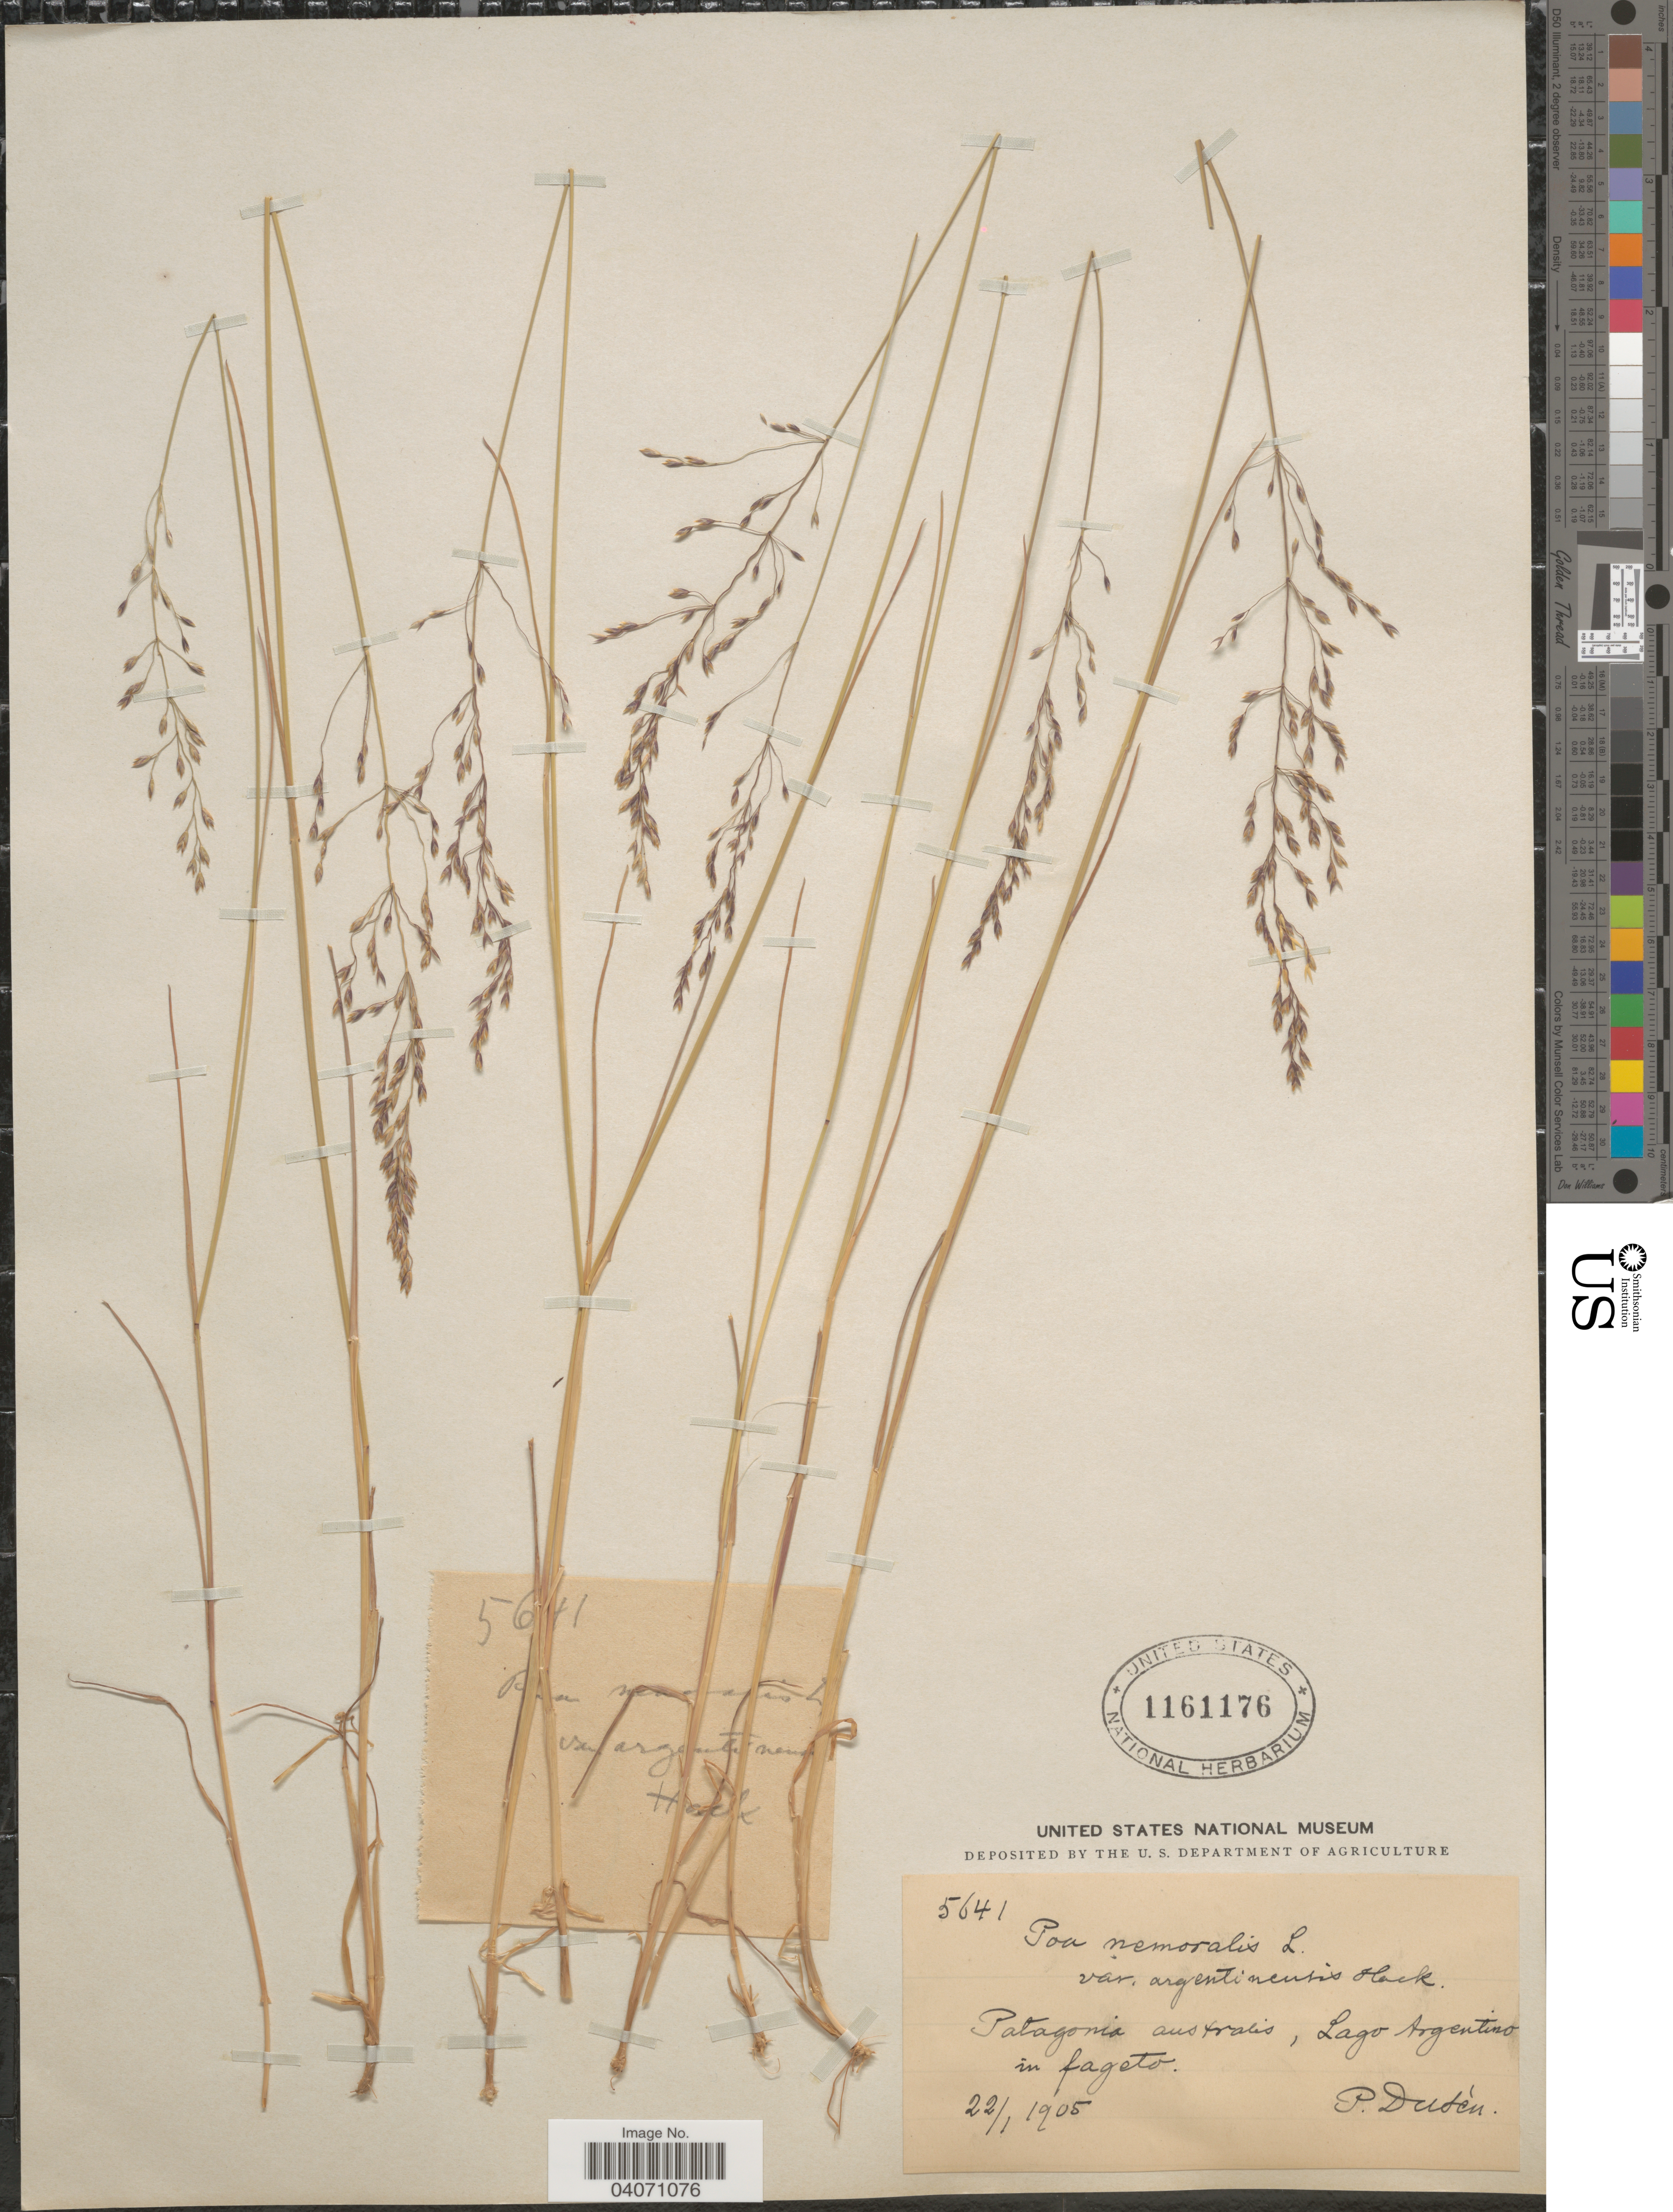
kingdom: Plantae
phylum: Tracheophyta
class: Liliopsida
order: Poales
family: Poaceae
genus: Poa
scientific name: Poa nemoralis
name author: L.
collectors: P. Dusén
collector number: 5641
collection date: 1905-01-22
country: Argentina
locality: Patagonia australis, Lago Argentino in fageto.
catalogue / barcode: US 1161176